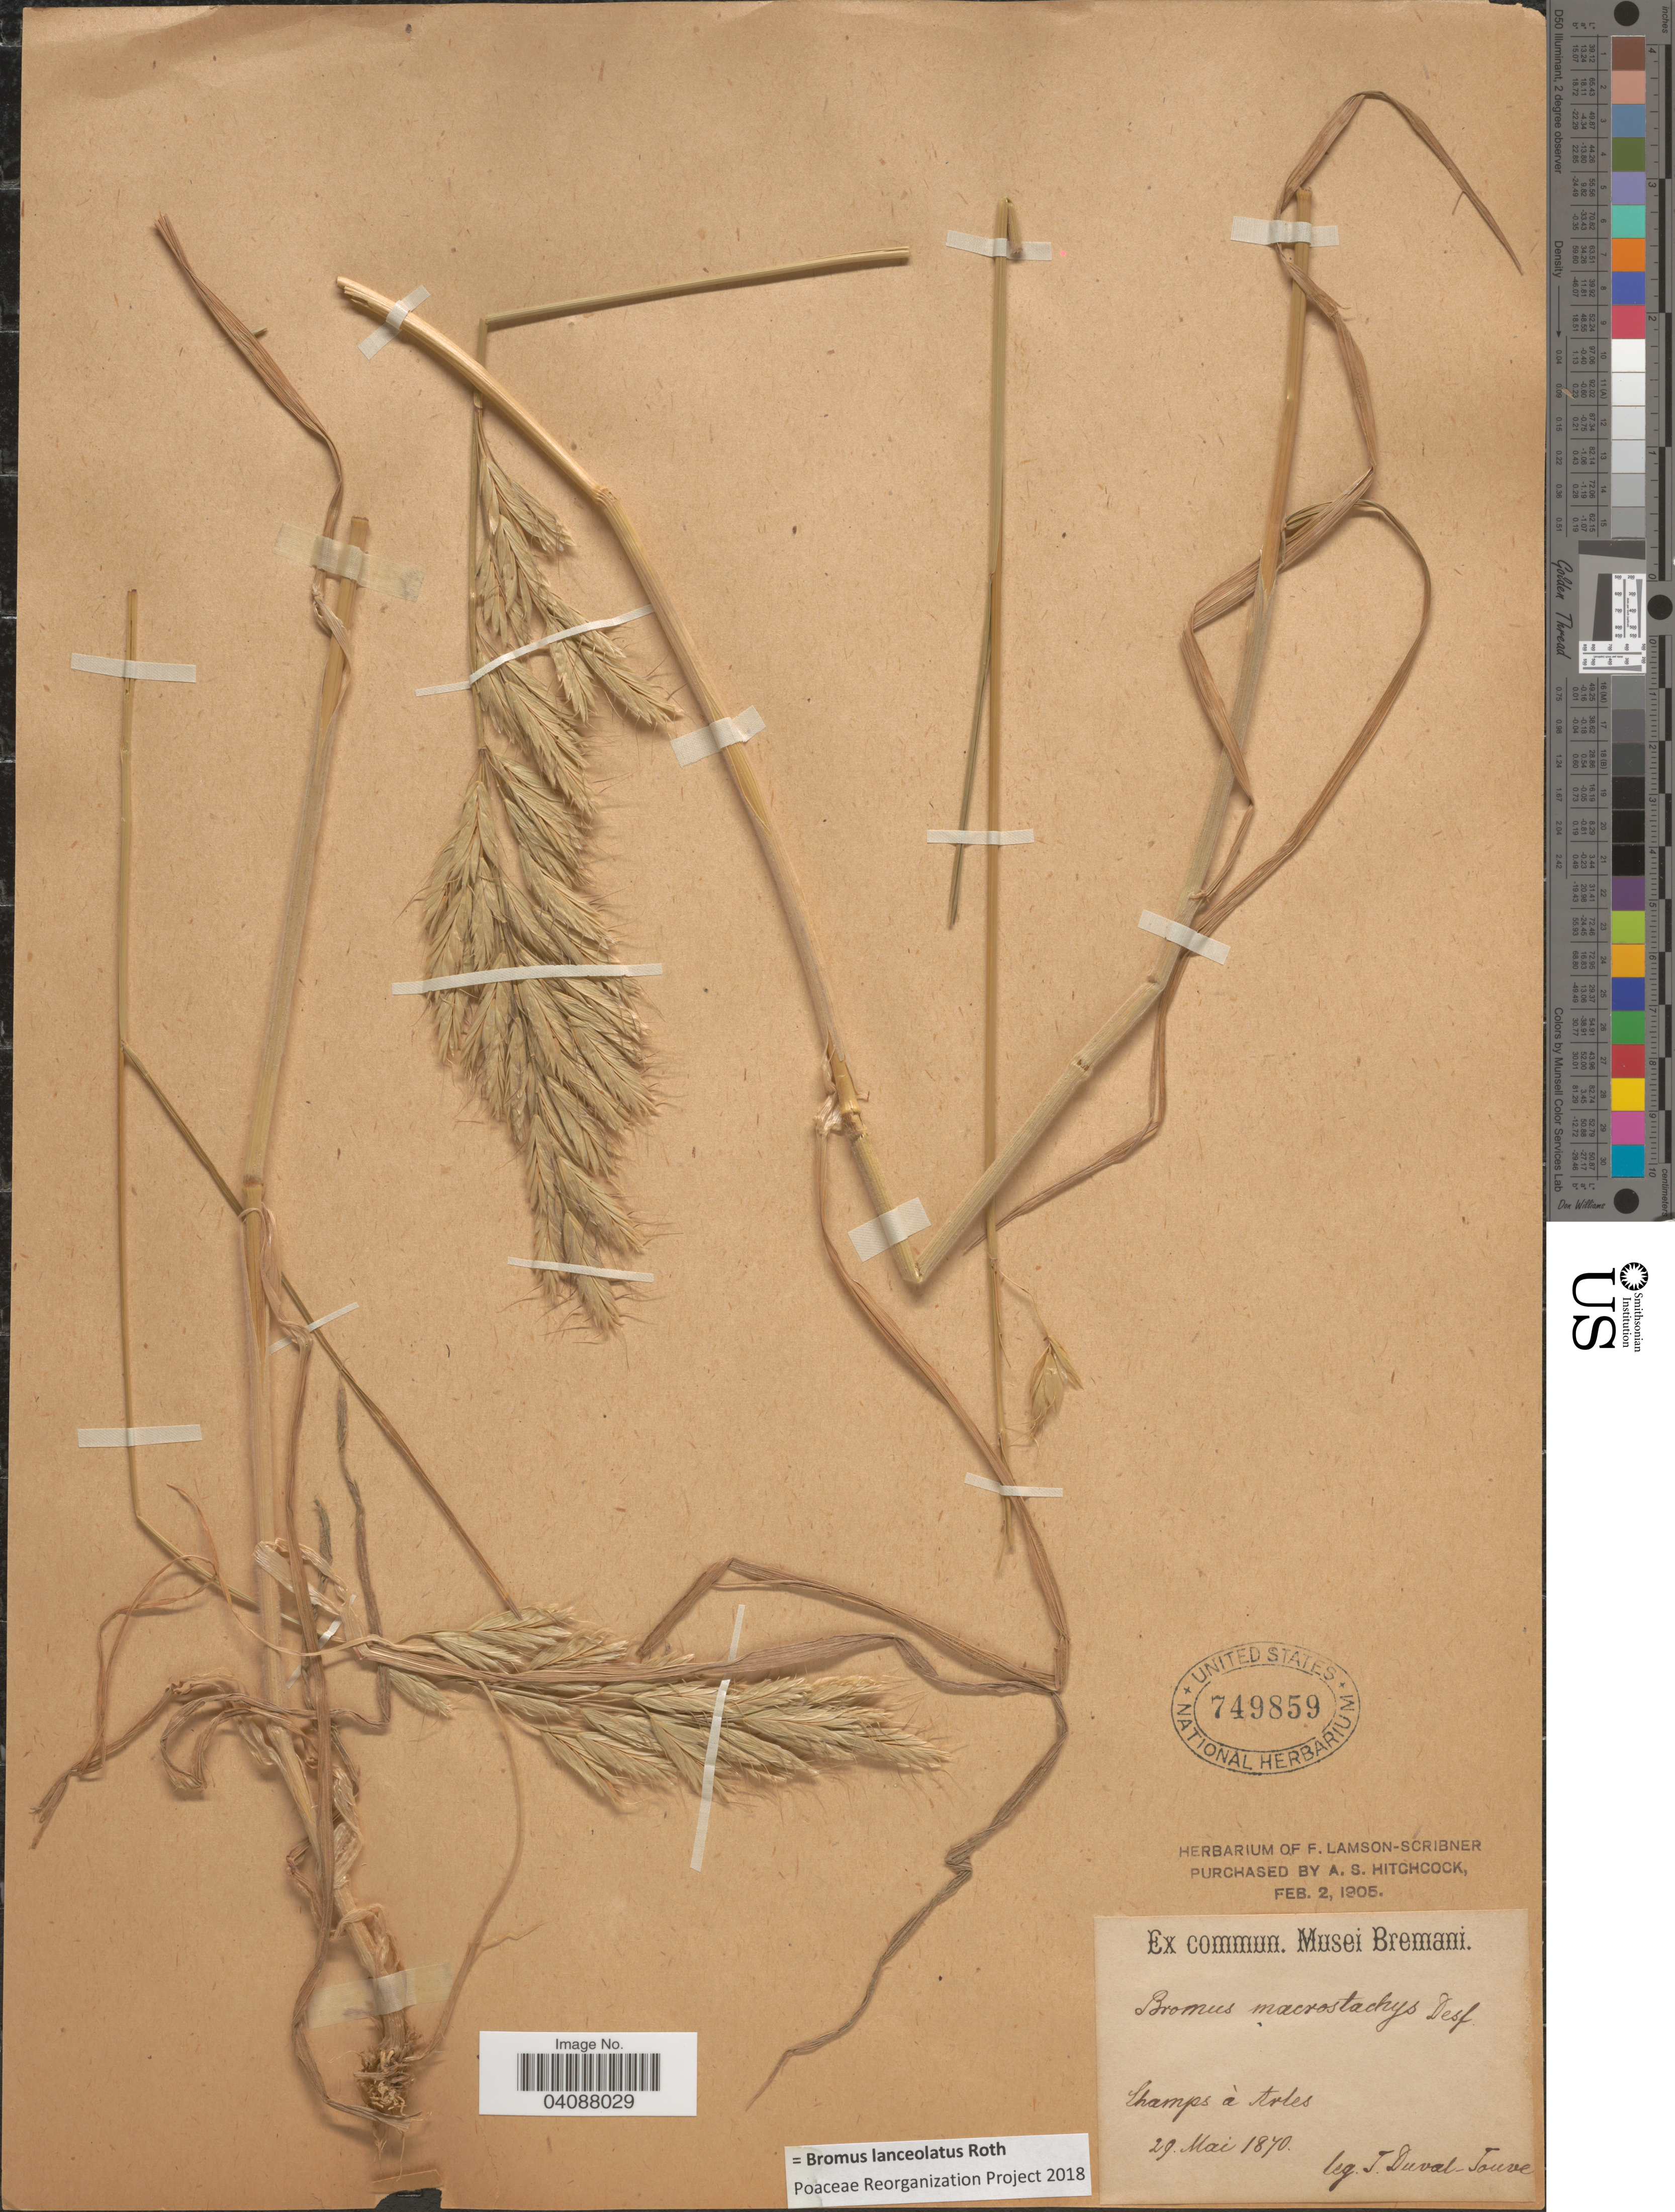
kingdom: Plantae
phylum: Tracheophyta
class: Liliopsida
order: Poales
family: Poaceae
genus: Bromus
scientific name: Bromus lanceolatus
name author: Roth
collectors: J. Duval-Jouve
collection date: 1870-05-29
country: France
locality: Champs à Arles.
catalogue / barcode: US 749859